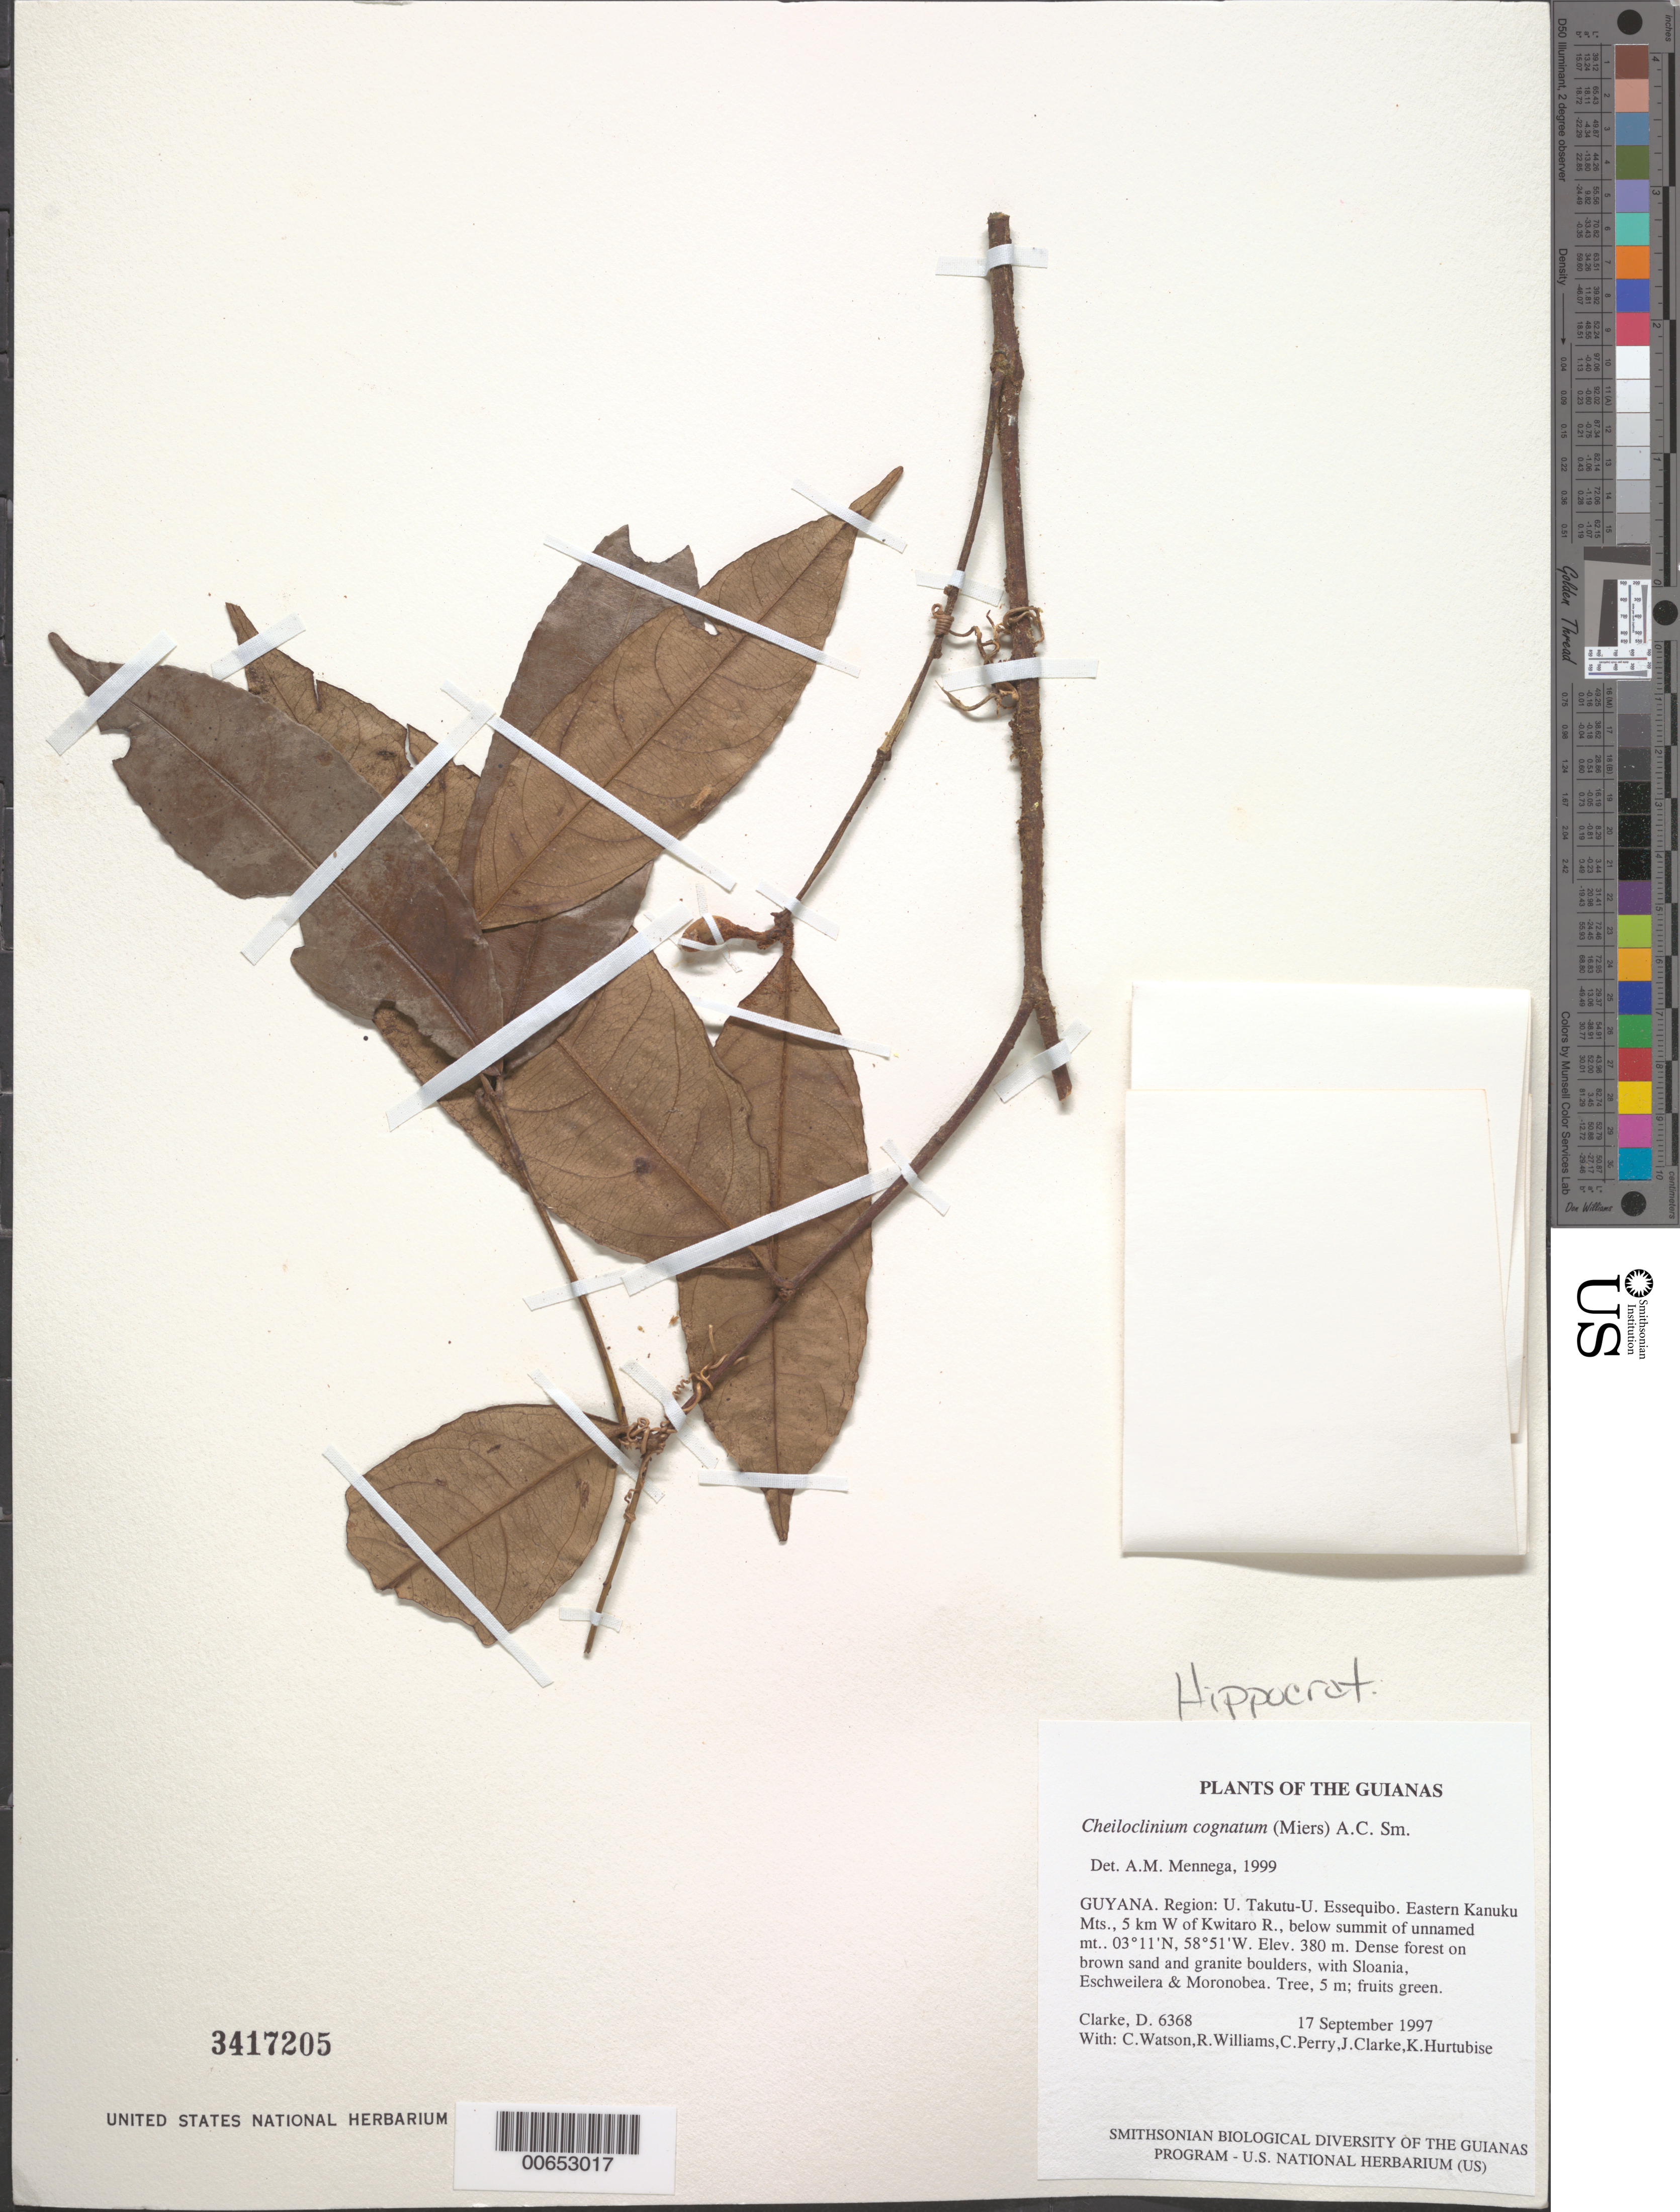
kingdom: Plantae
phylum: Tracheophyta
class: Magnoliopsida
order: Celastrales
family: Celastraceae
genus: Cheiloclinium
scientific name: Cheiloclinium cognatum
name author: (Miers) A.C. Sm.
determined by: Mennega, A. M. W.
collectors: H. D. Clarke, C. Watson, R. Williams, C. Perry, J. Clarke & K. Hurtubise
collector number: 6368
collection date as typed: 17 September 1997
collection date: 1997-09-17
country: Guyana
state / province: U. Takutu-U. Essequibo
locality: Eastern Kanuku Mts., 5 km W of Kwitaro R., below summit of unnamed mt.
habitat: Dense forest on brown sand and granite boulders, with Sloanea, Eschweilera & Moronobea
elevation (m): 380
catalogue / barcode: US 3417205